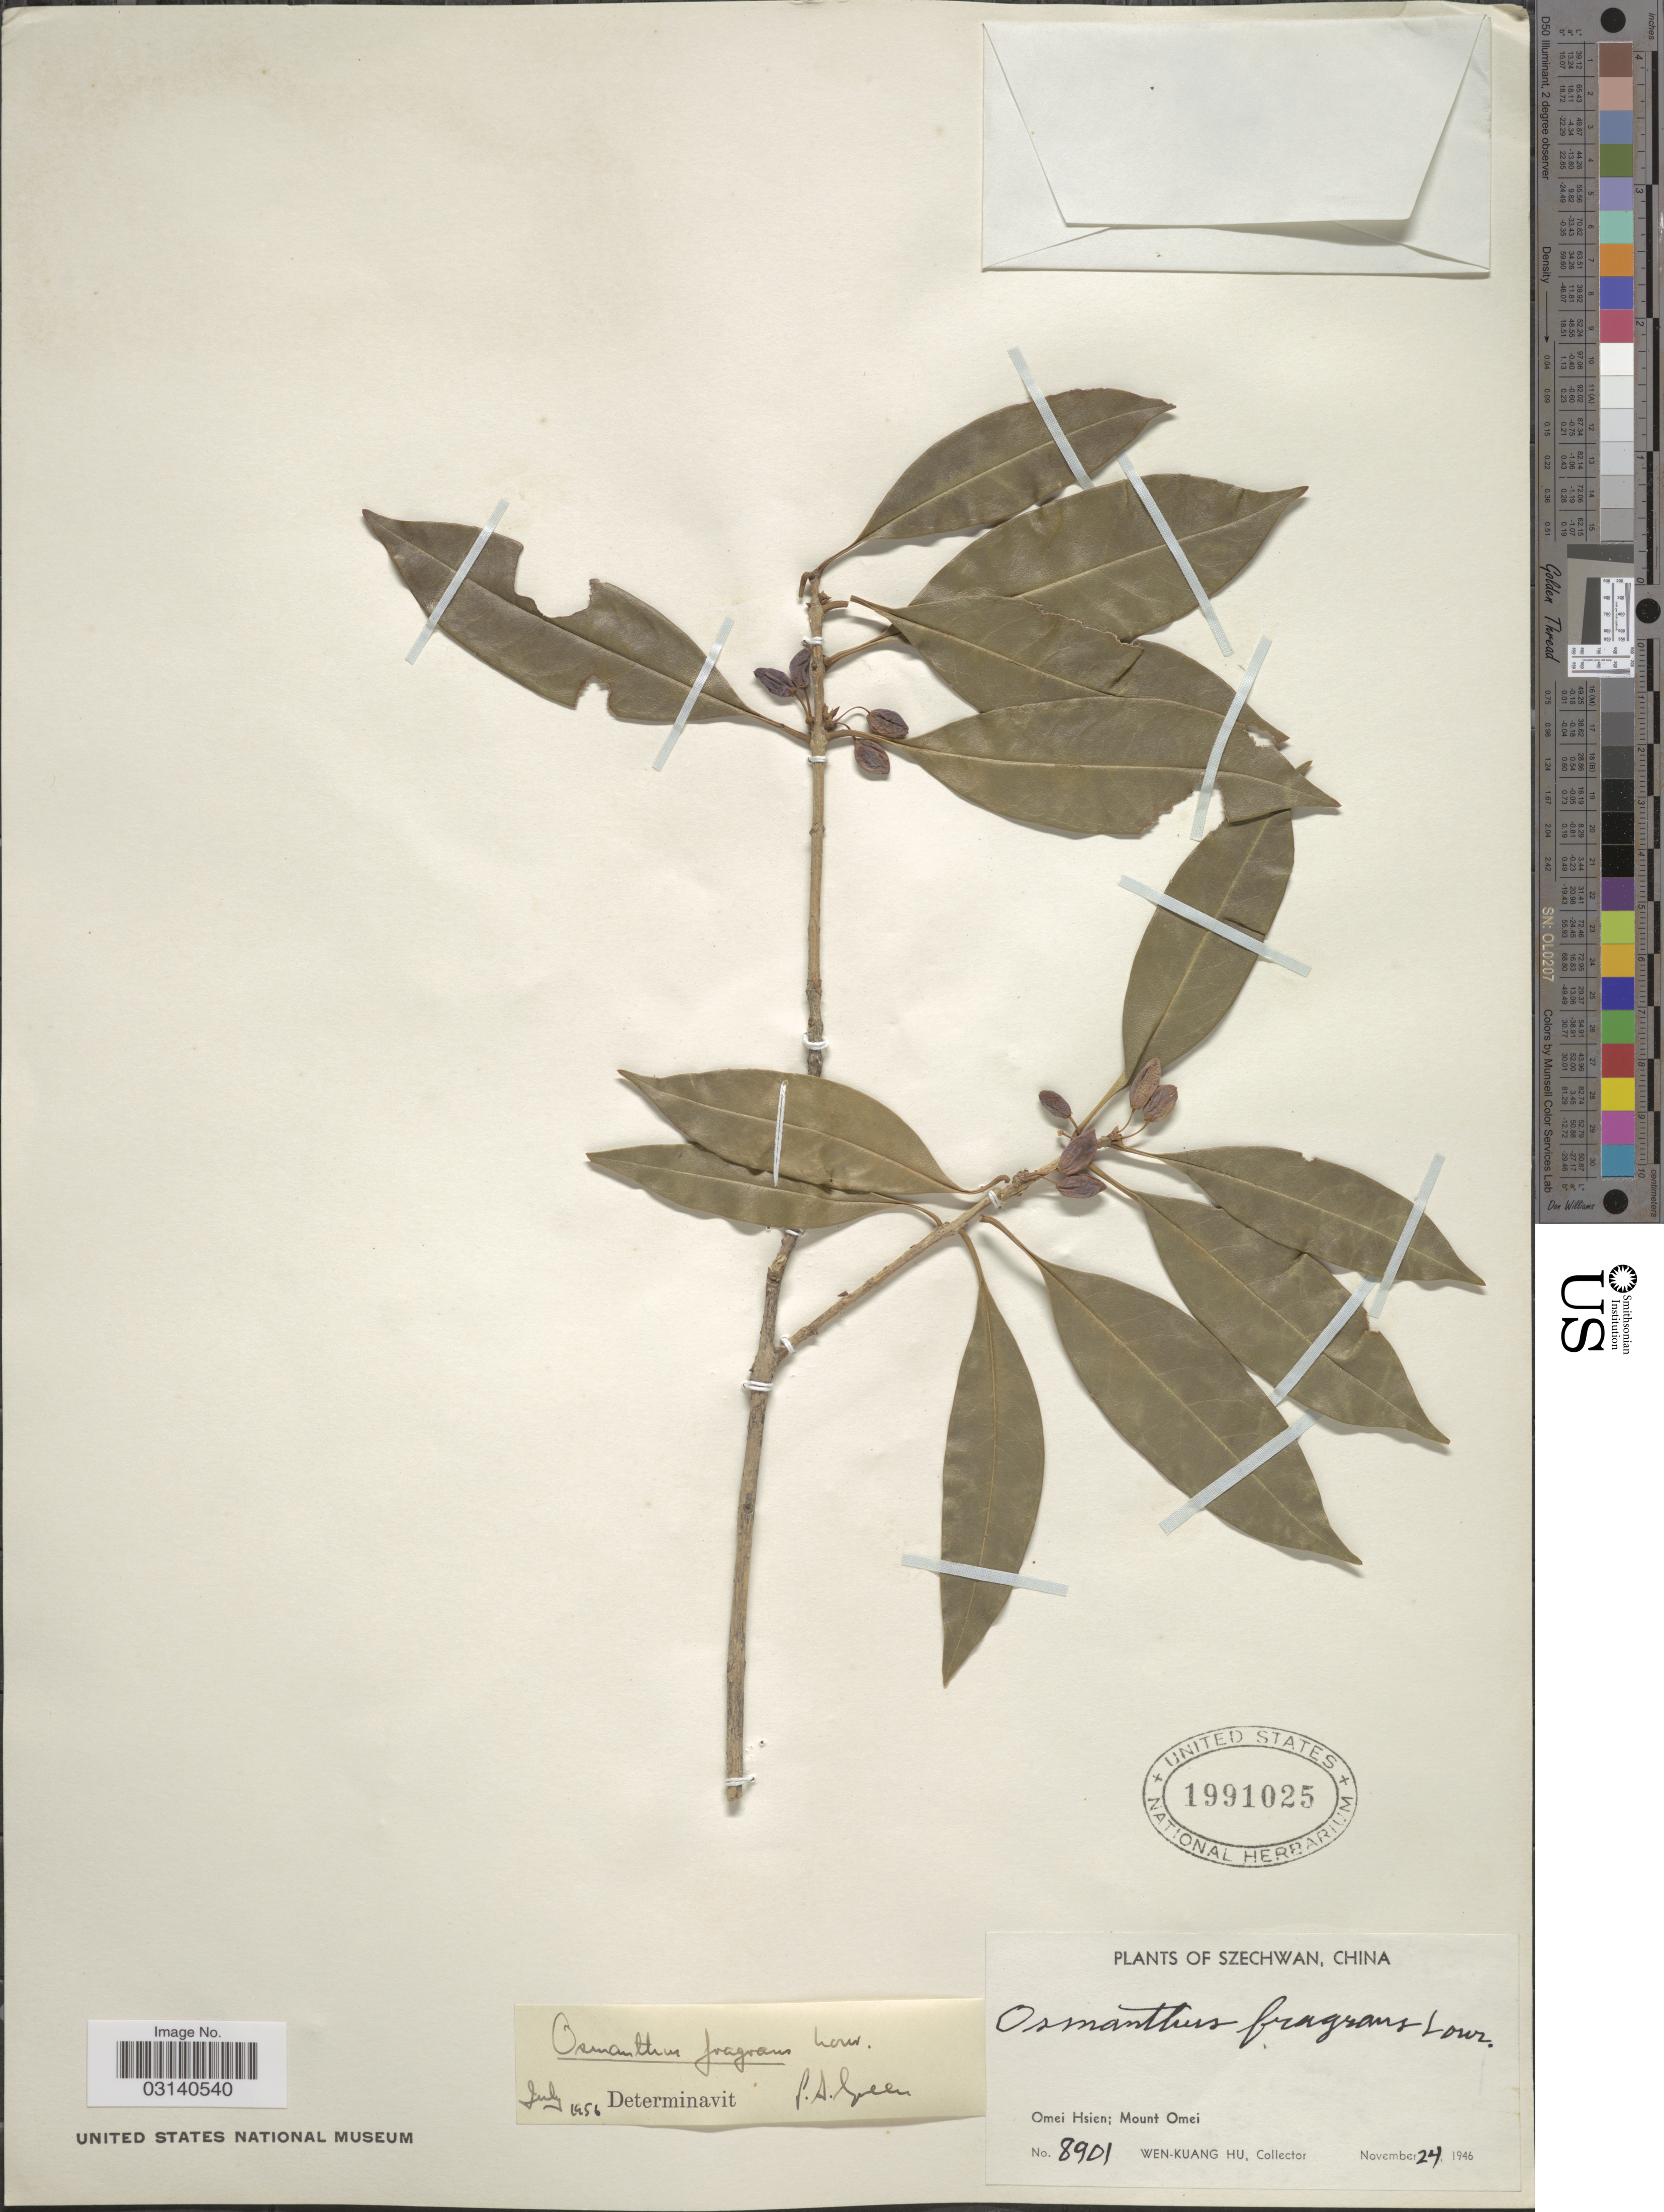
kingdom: Plantae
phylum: Tracheophyta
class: Magnoliopsida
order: Lamiales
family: Oleaceae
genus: Osmanthus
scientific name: Osmanthus fragrans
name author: Lour.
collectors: W. K. Hu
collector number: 8901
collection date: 1946-11-24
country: China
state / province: Sichuan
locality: Szechwan, China, Omei Hsien; Mount Omei.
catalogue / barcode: US 1991025